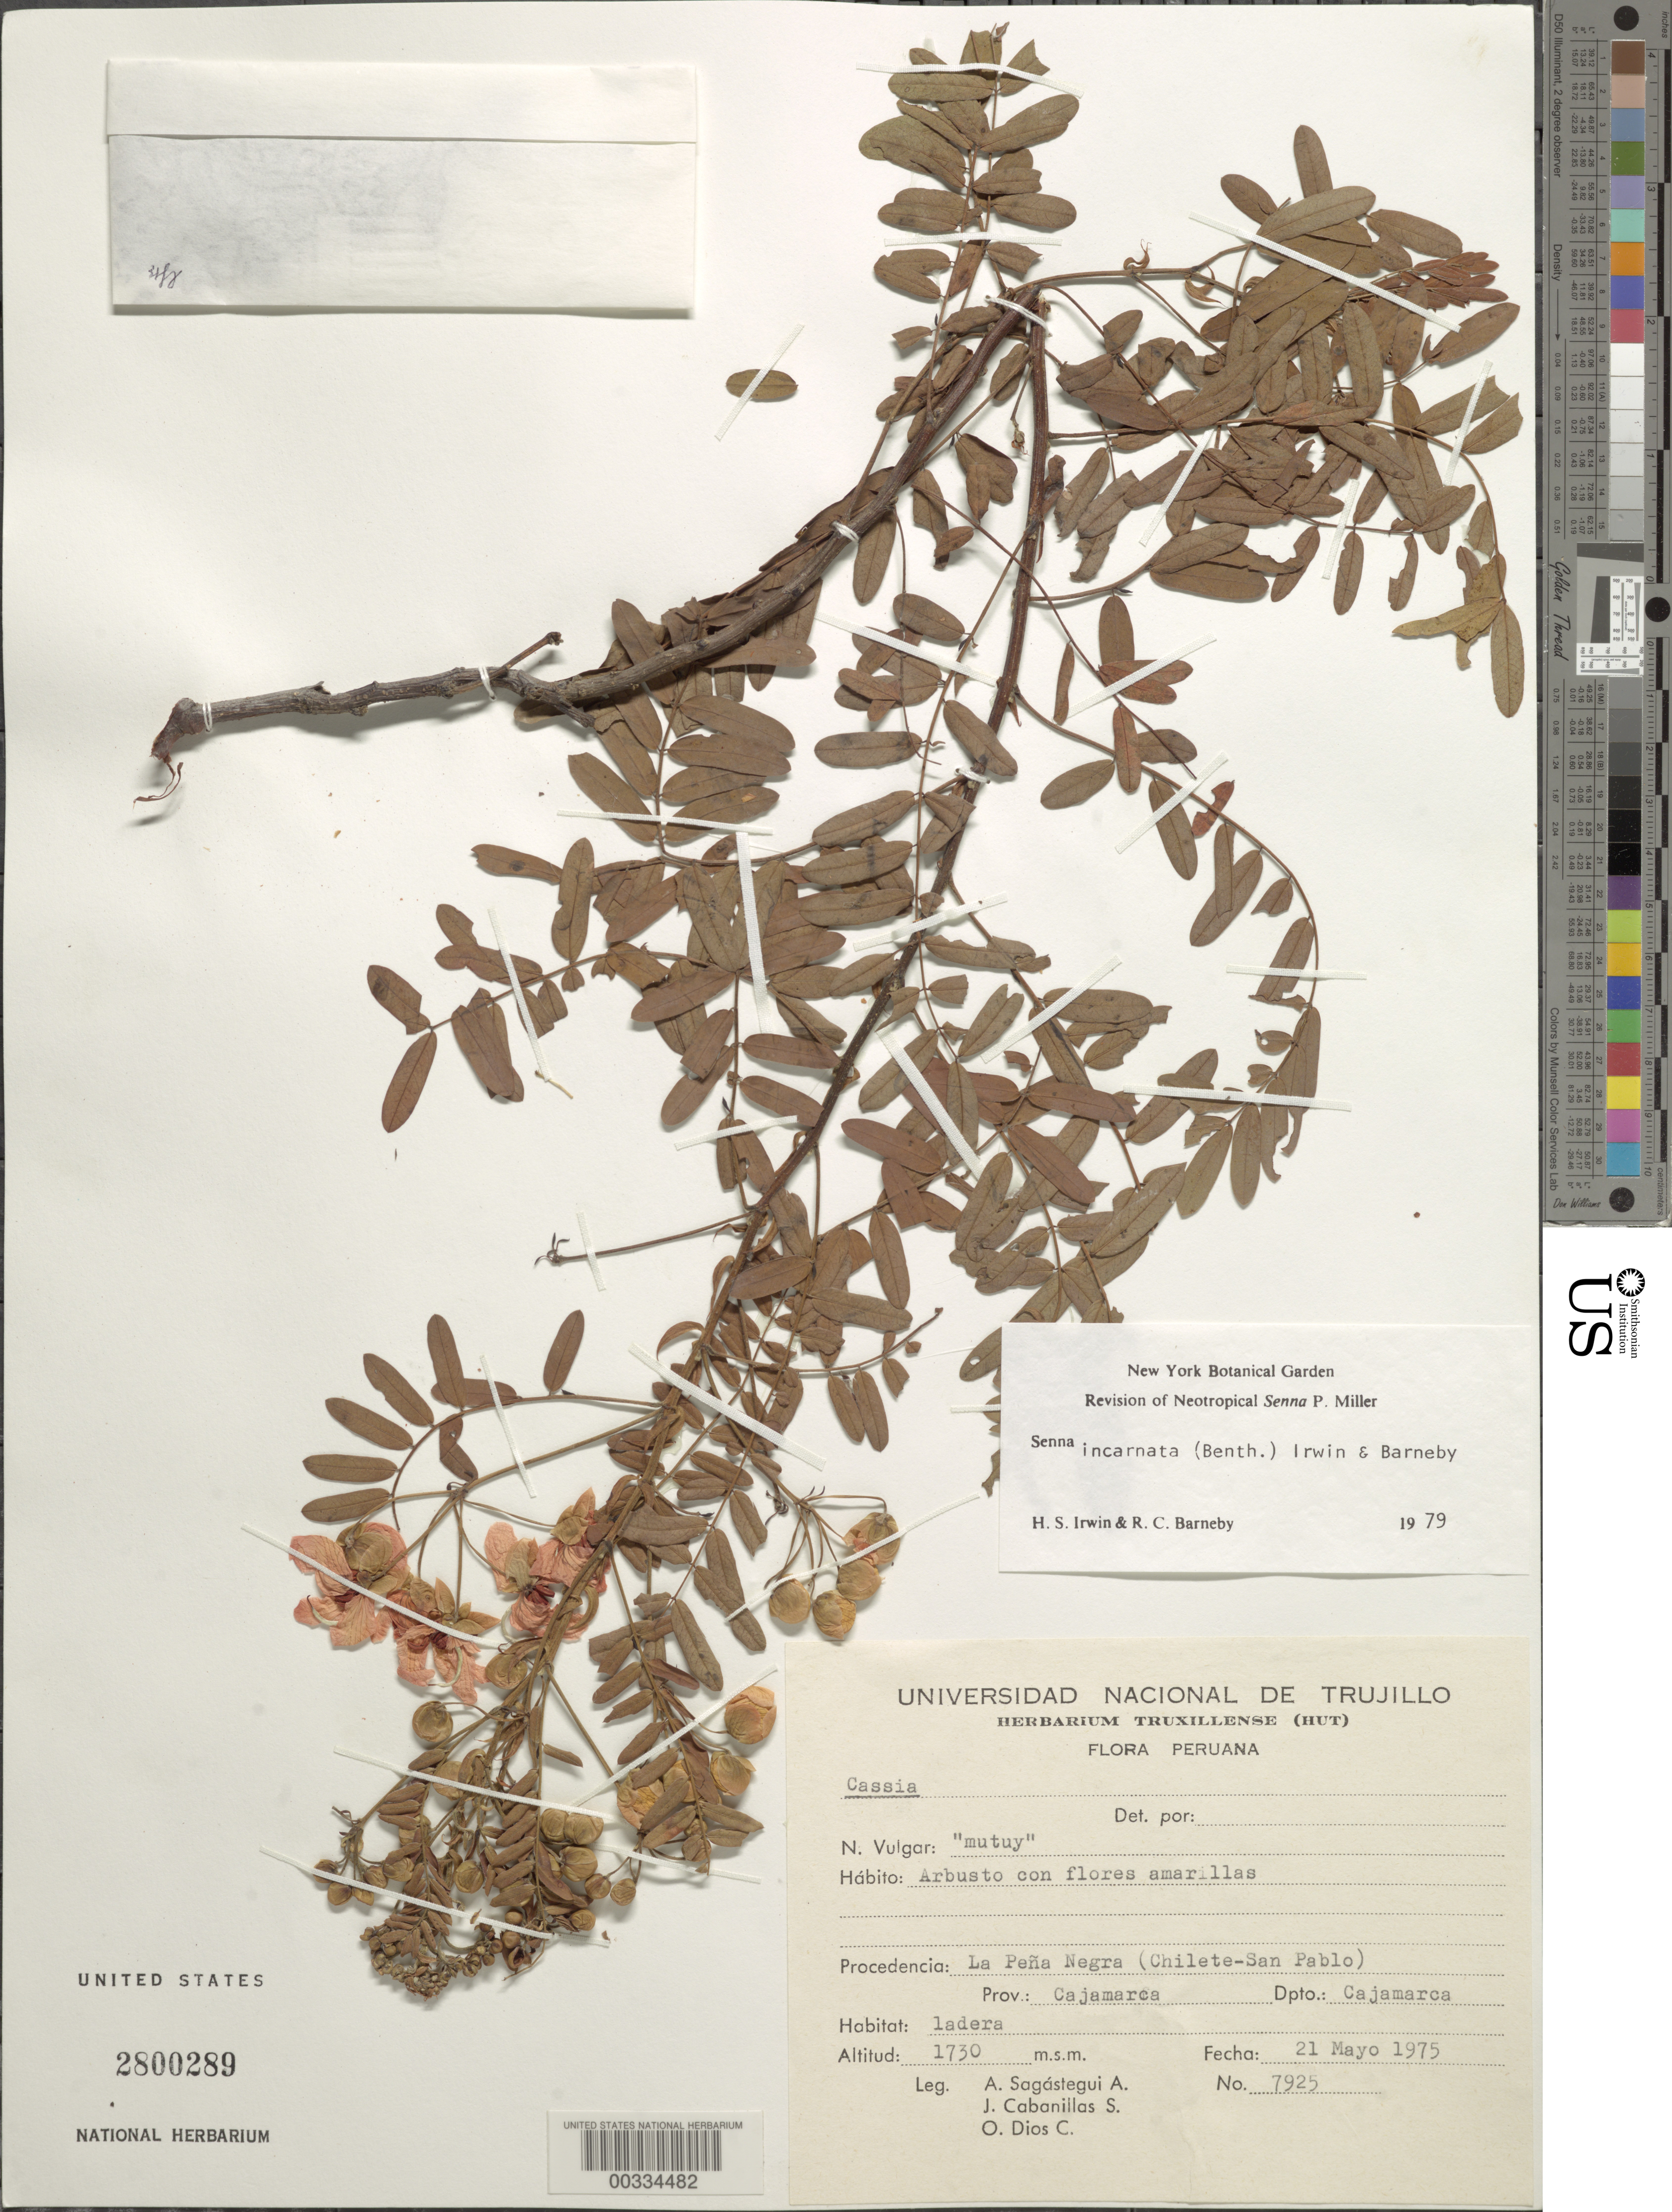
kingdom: Plantae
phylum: Tracheophyta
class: Magnoliopsida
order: Fabales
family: Fabaceae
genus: Senna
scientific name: Senna incarnata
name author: (Pav. ex Benth.) H.S. Irwin & Barneby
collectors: A. Sagástegui A., J. Cabanillas S. & O. Dios C.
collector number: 7925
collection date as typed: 21 May 1975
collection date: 1975-05-21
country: Peru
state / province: Cajamarca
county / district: Cajamarca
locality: La Peña Negra (Chilete - San Pablo)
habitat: Slope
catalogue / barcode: US 2800289